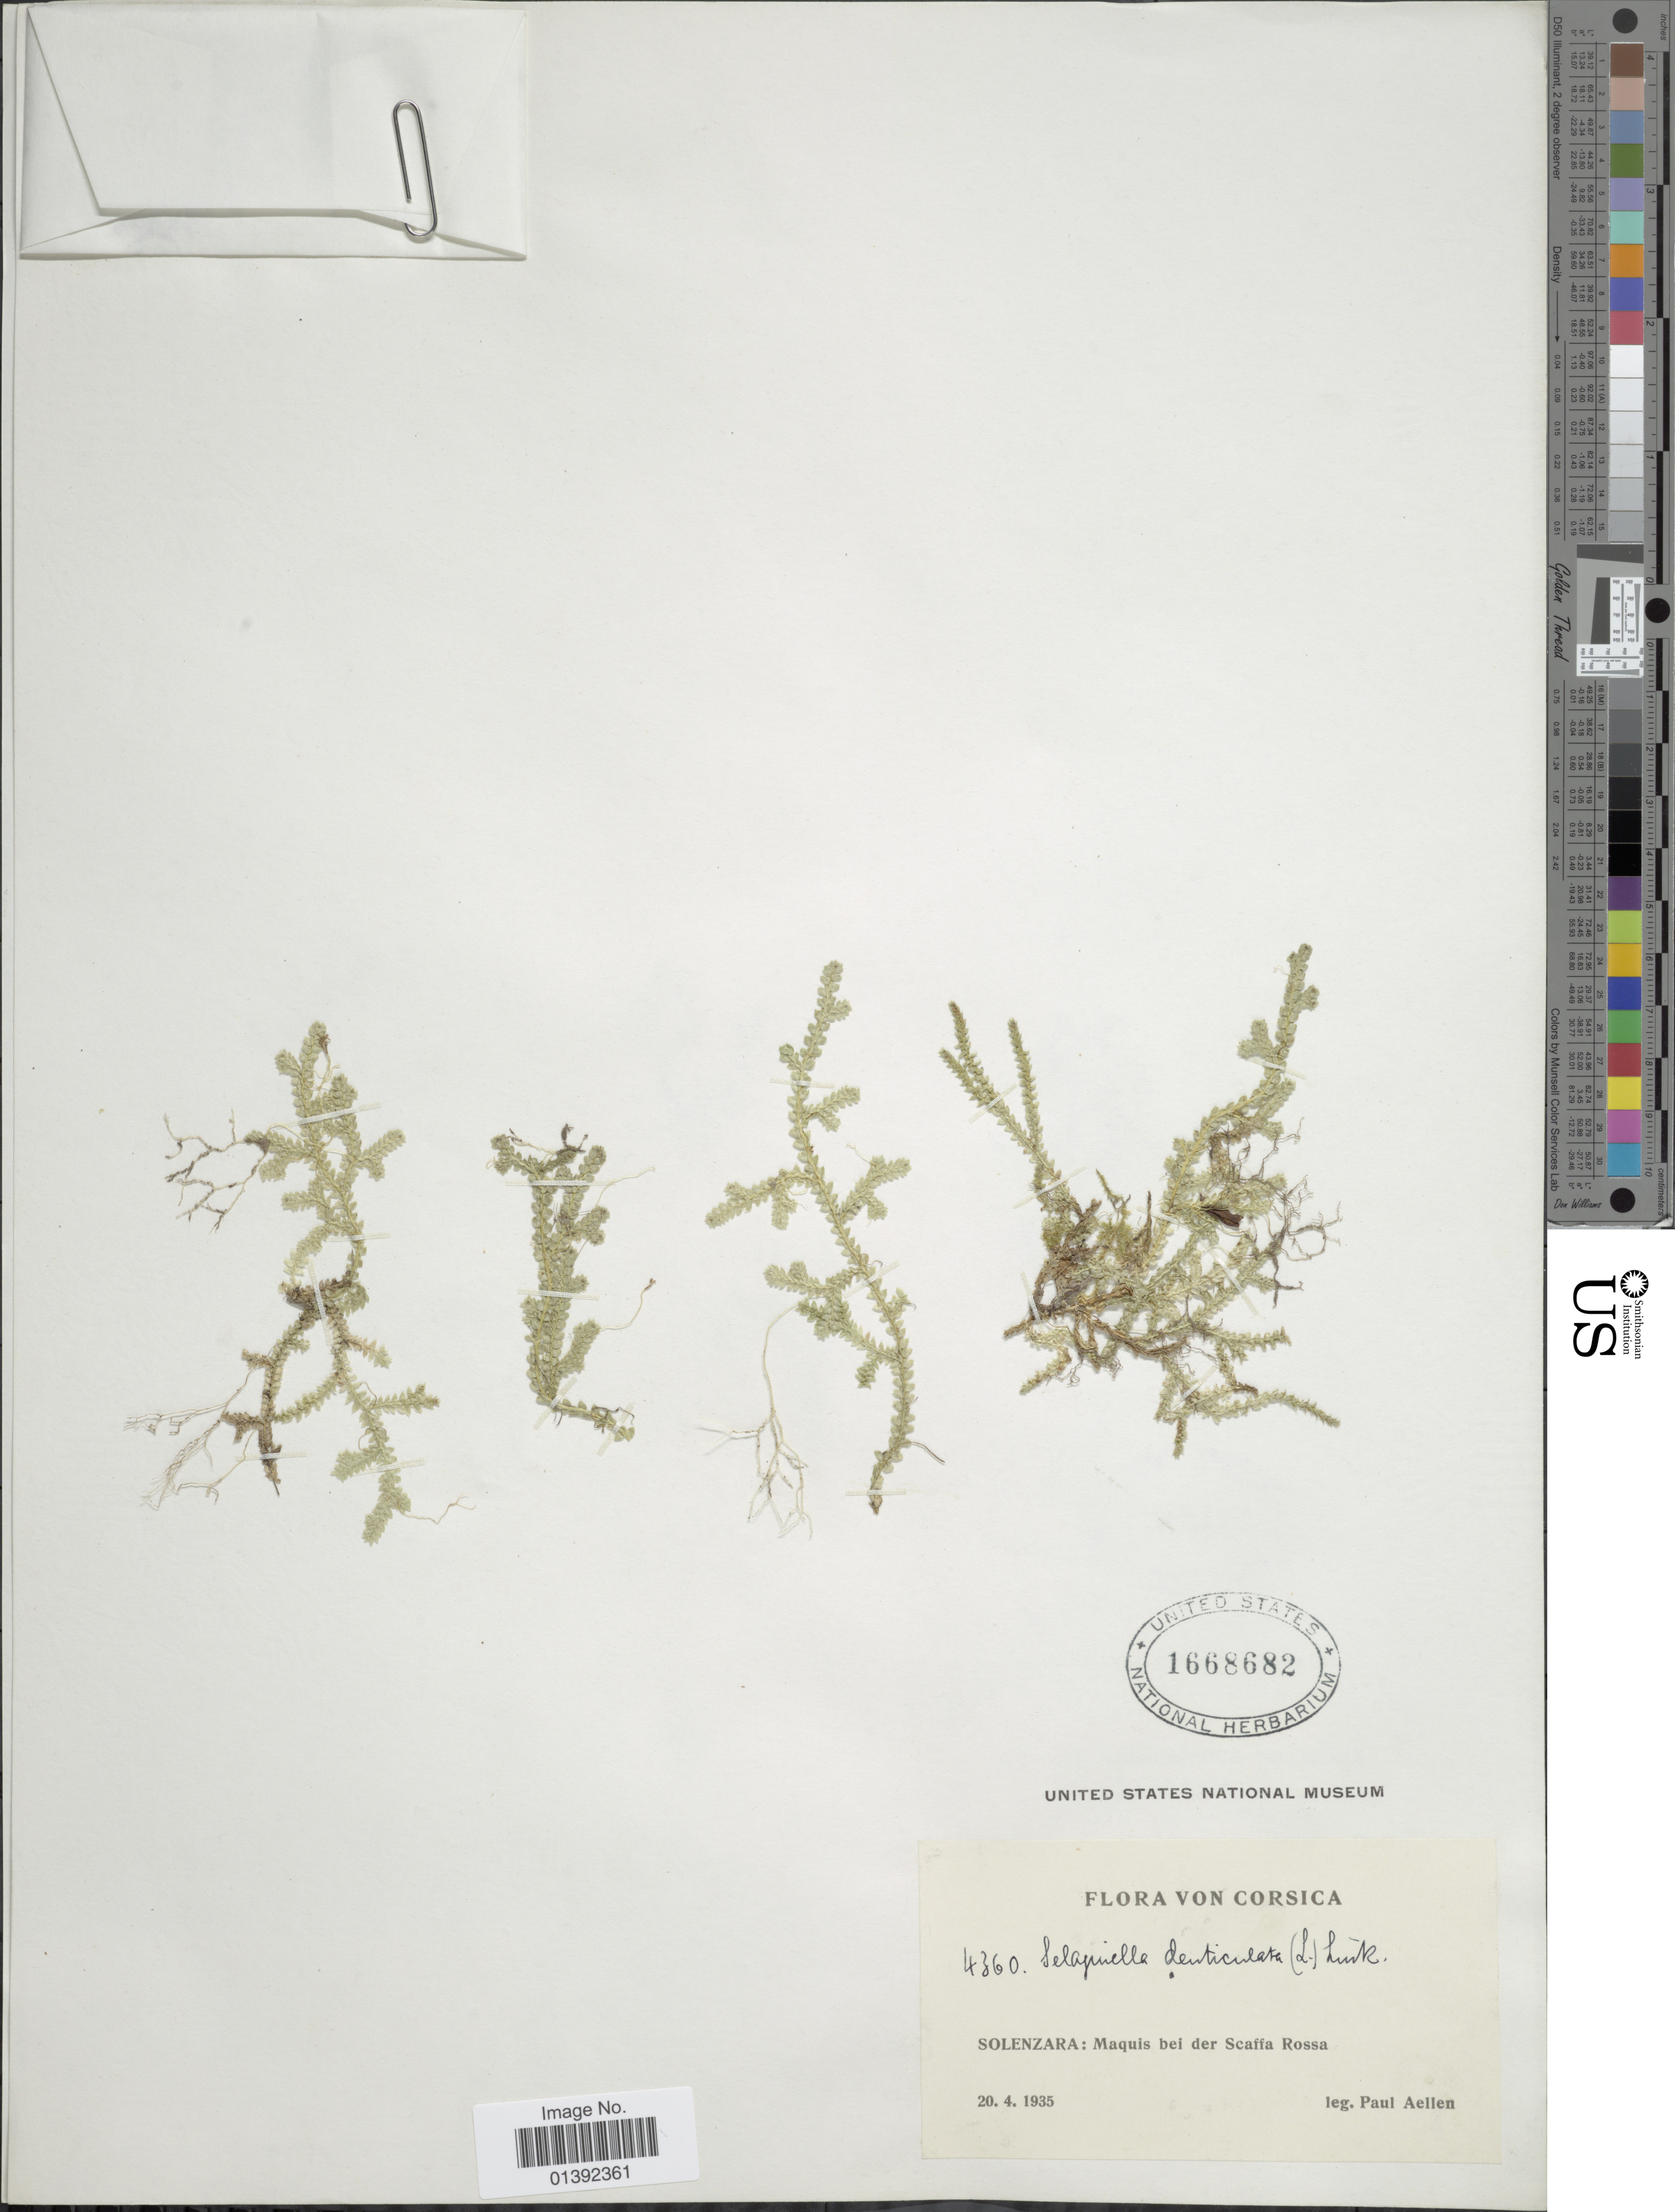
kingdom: Plantae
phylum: Tracheophyta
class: Lycopodiopsida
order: Selaginellales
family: Selaginellaceae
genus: Selaginella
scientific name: Selaginella denticulata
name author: (L.) Spring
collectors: P. Aellen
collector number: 4360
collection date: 1935-04-20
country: France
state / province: Corsica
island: Corse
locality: Solenzara: Maquis bei der Scaffa Rossa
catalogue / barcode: US 1668682